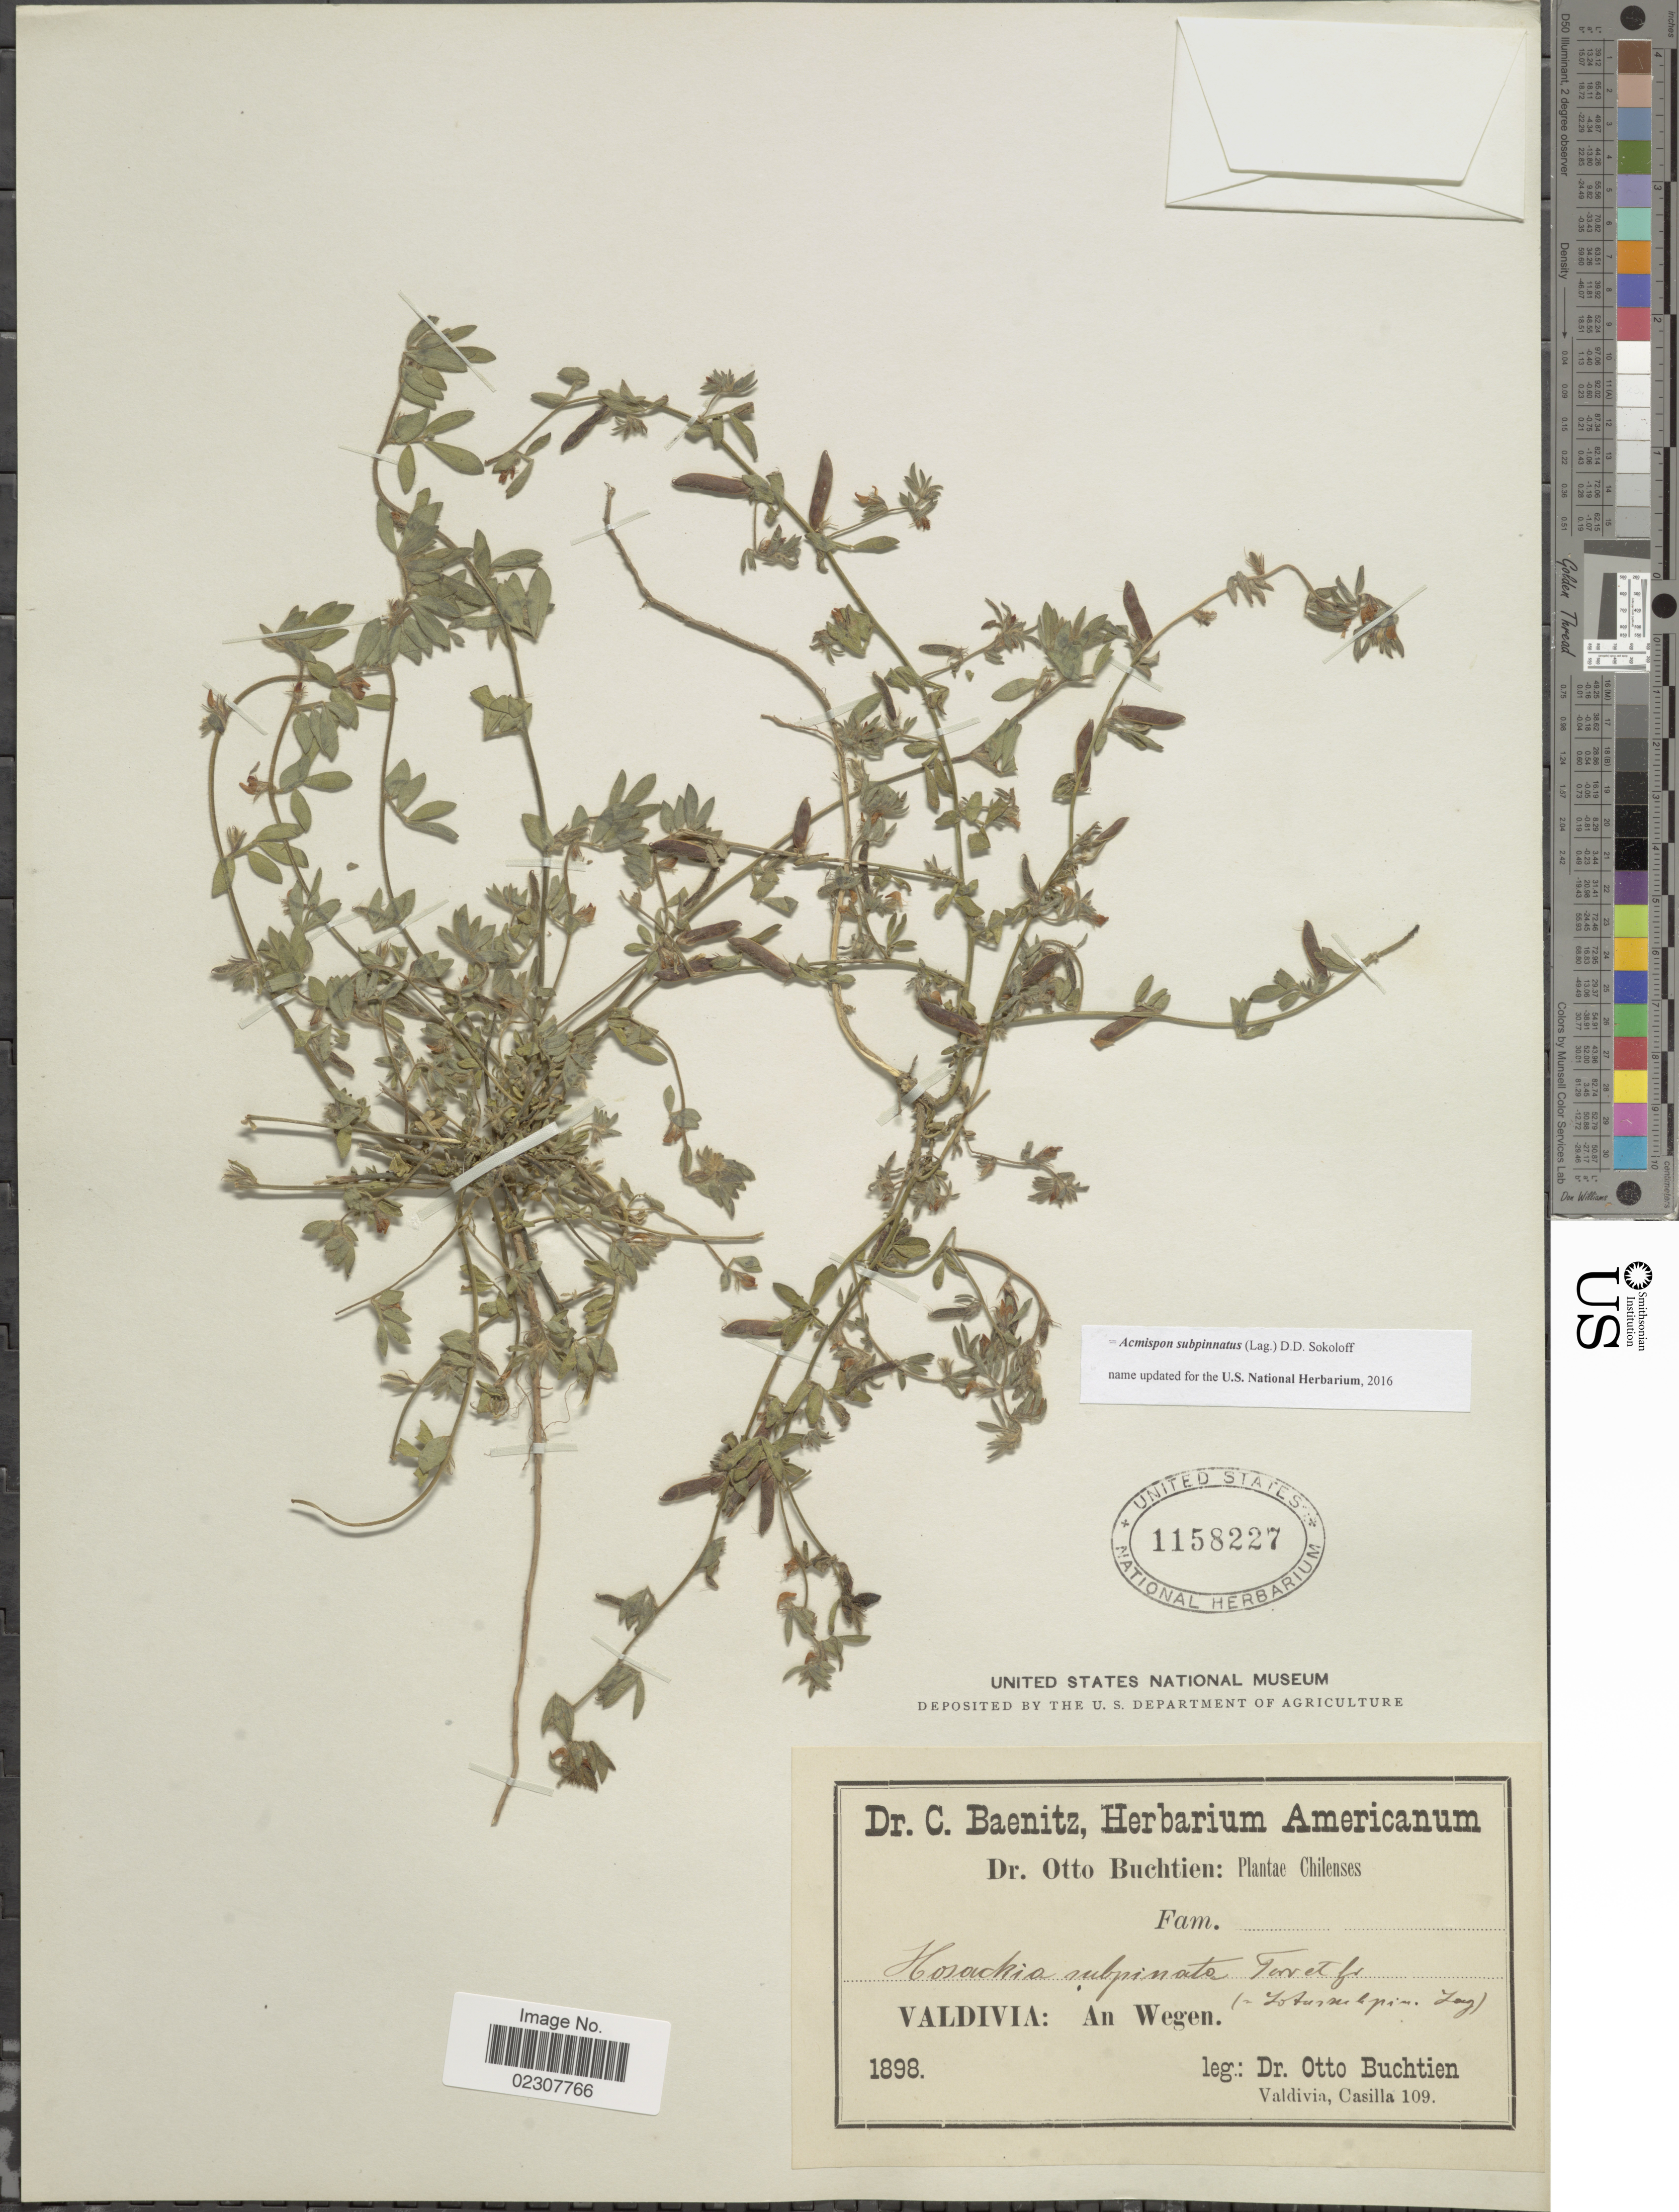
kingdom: Plantae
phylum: Tracheophyta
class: Magnoliopsida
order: Fabales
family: Fabaceae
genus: Acmispon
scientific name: Acmispon subpinnatus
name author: (Lag.) D.D. Sokoloff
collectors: O. Buchtien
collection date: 1898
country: Chile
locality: Chilenses, Valdivia: An Wegen.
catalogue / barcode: US 1158227